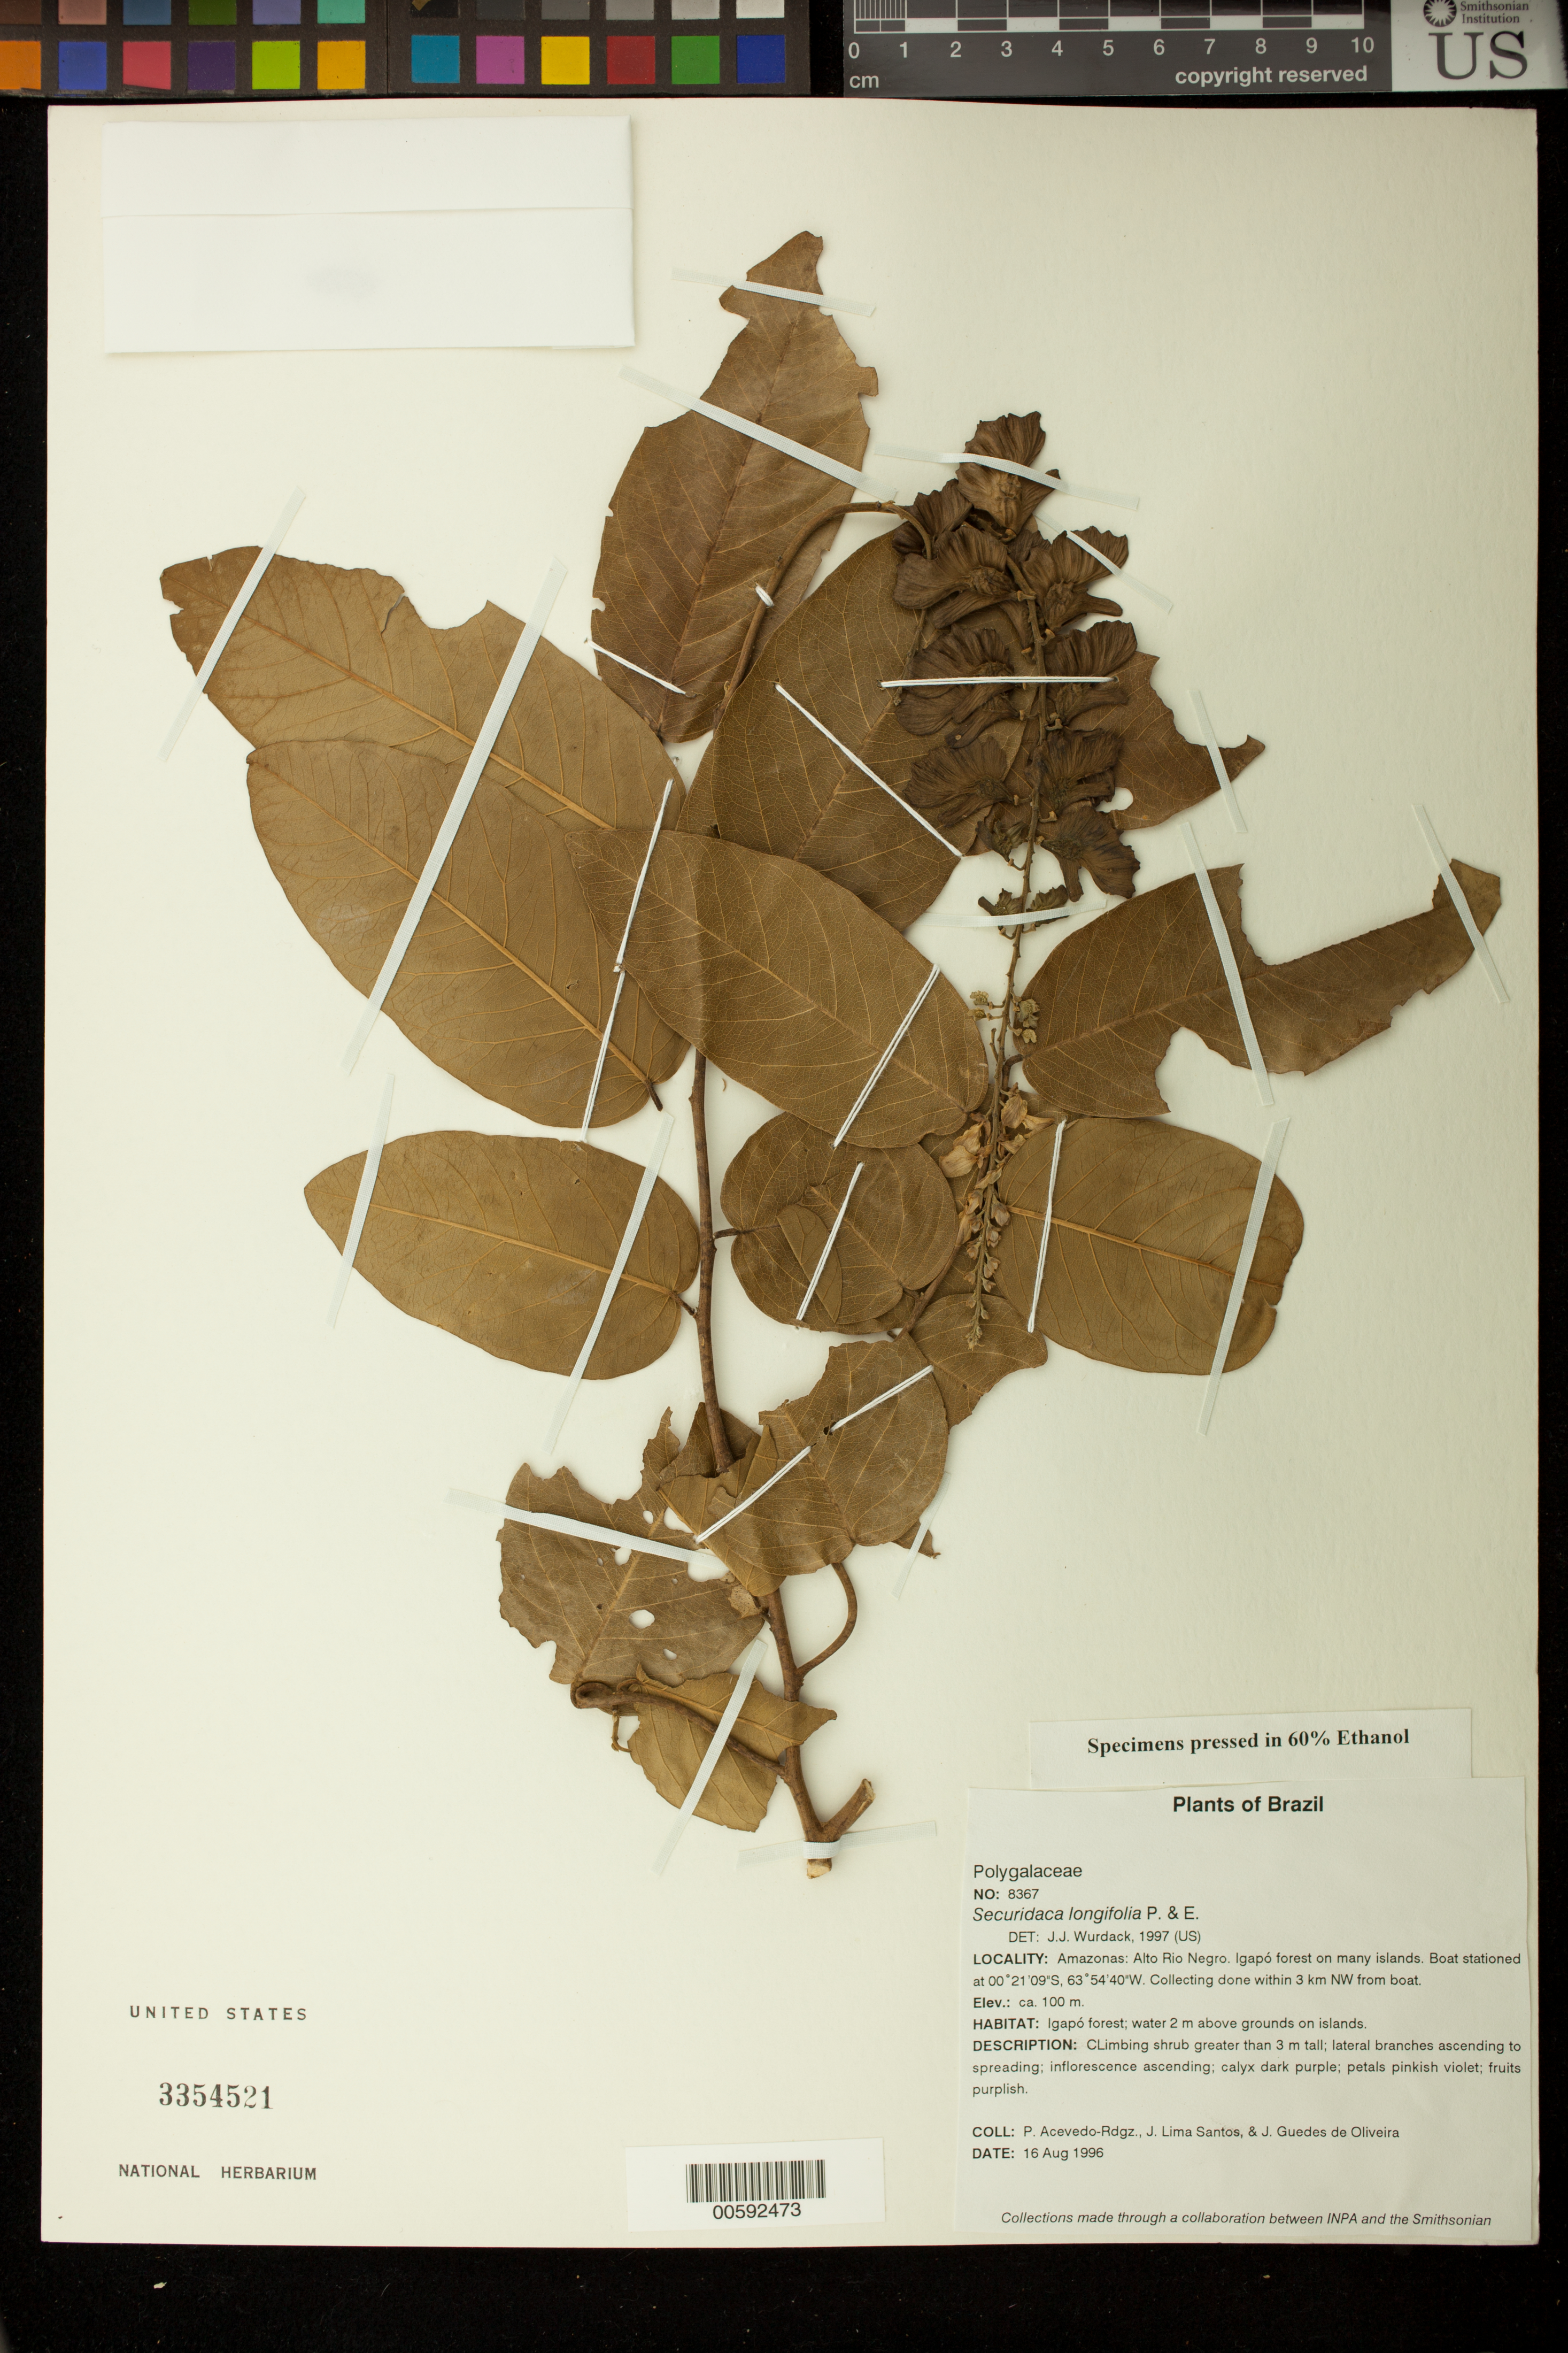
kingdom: Plantae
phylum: Tracheophyta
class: Magnoliopsida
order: Fabales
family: Polygalaceae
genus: Securidaca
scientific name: Securidaca longifolia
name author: Poepp. & Endl.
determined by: Wurdack, John J., (US), US (UNITED STATES)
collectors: P. Acevedo-Rodr., J. L. Santos & J. Guedes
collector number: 8367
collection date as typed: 16 Aug 1996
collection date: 1996-08-16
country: Brazil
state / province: Amazonas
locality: Amazonas: Alto Río Negro. Igapo forest on many islands. Boat stationed at coordinates. Collecting done within 3 km NW from boat.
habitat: Igapo forest; water 2 m above grounds on islands.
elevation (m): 100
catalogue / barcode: US 3354521